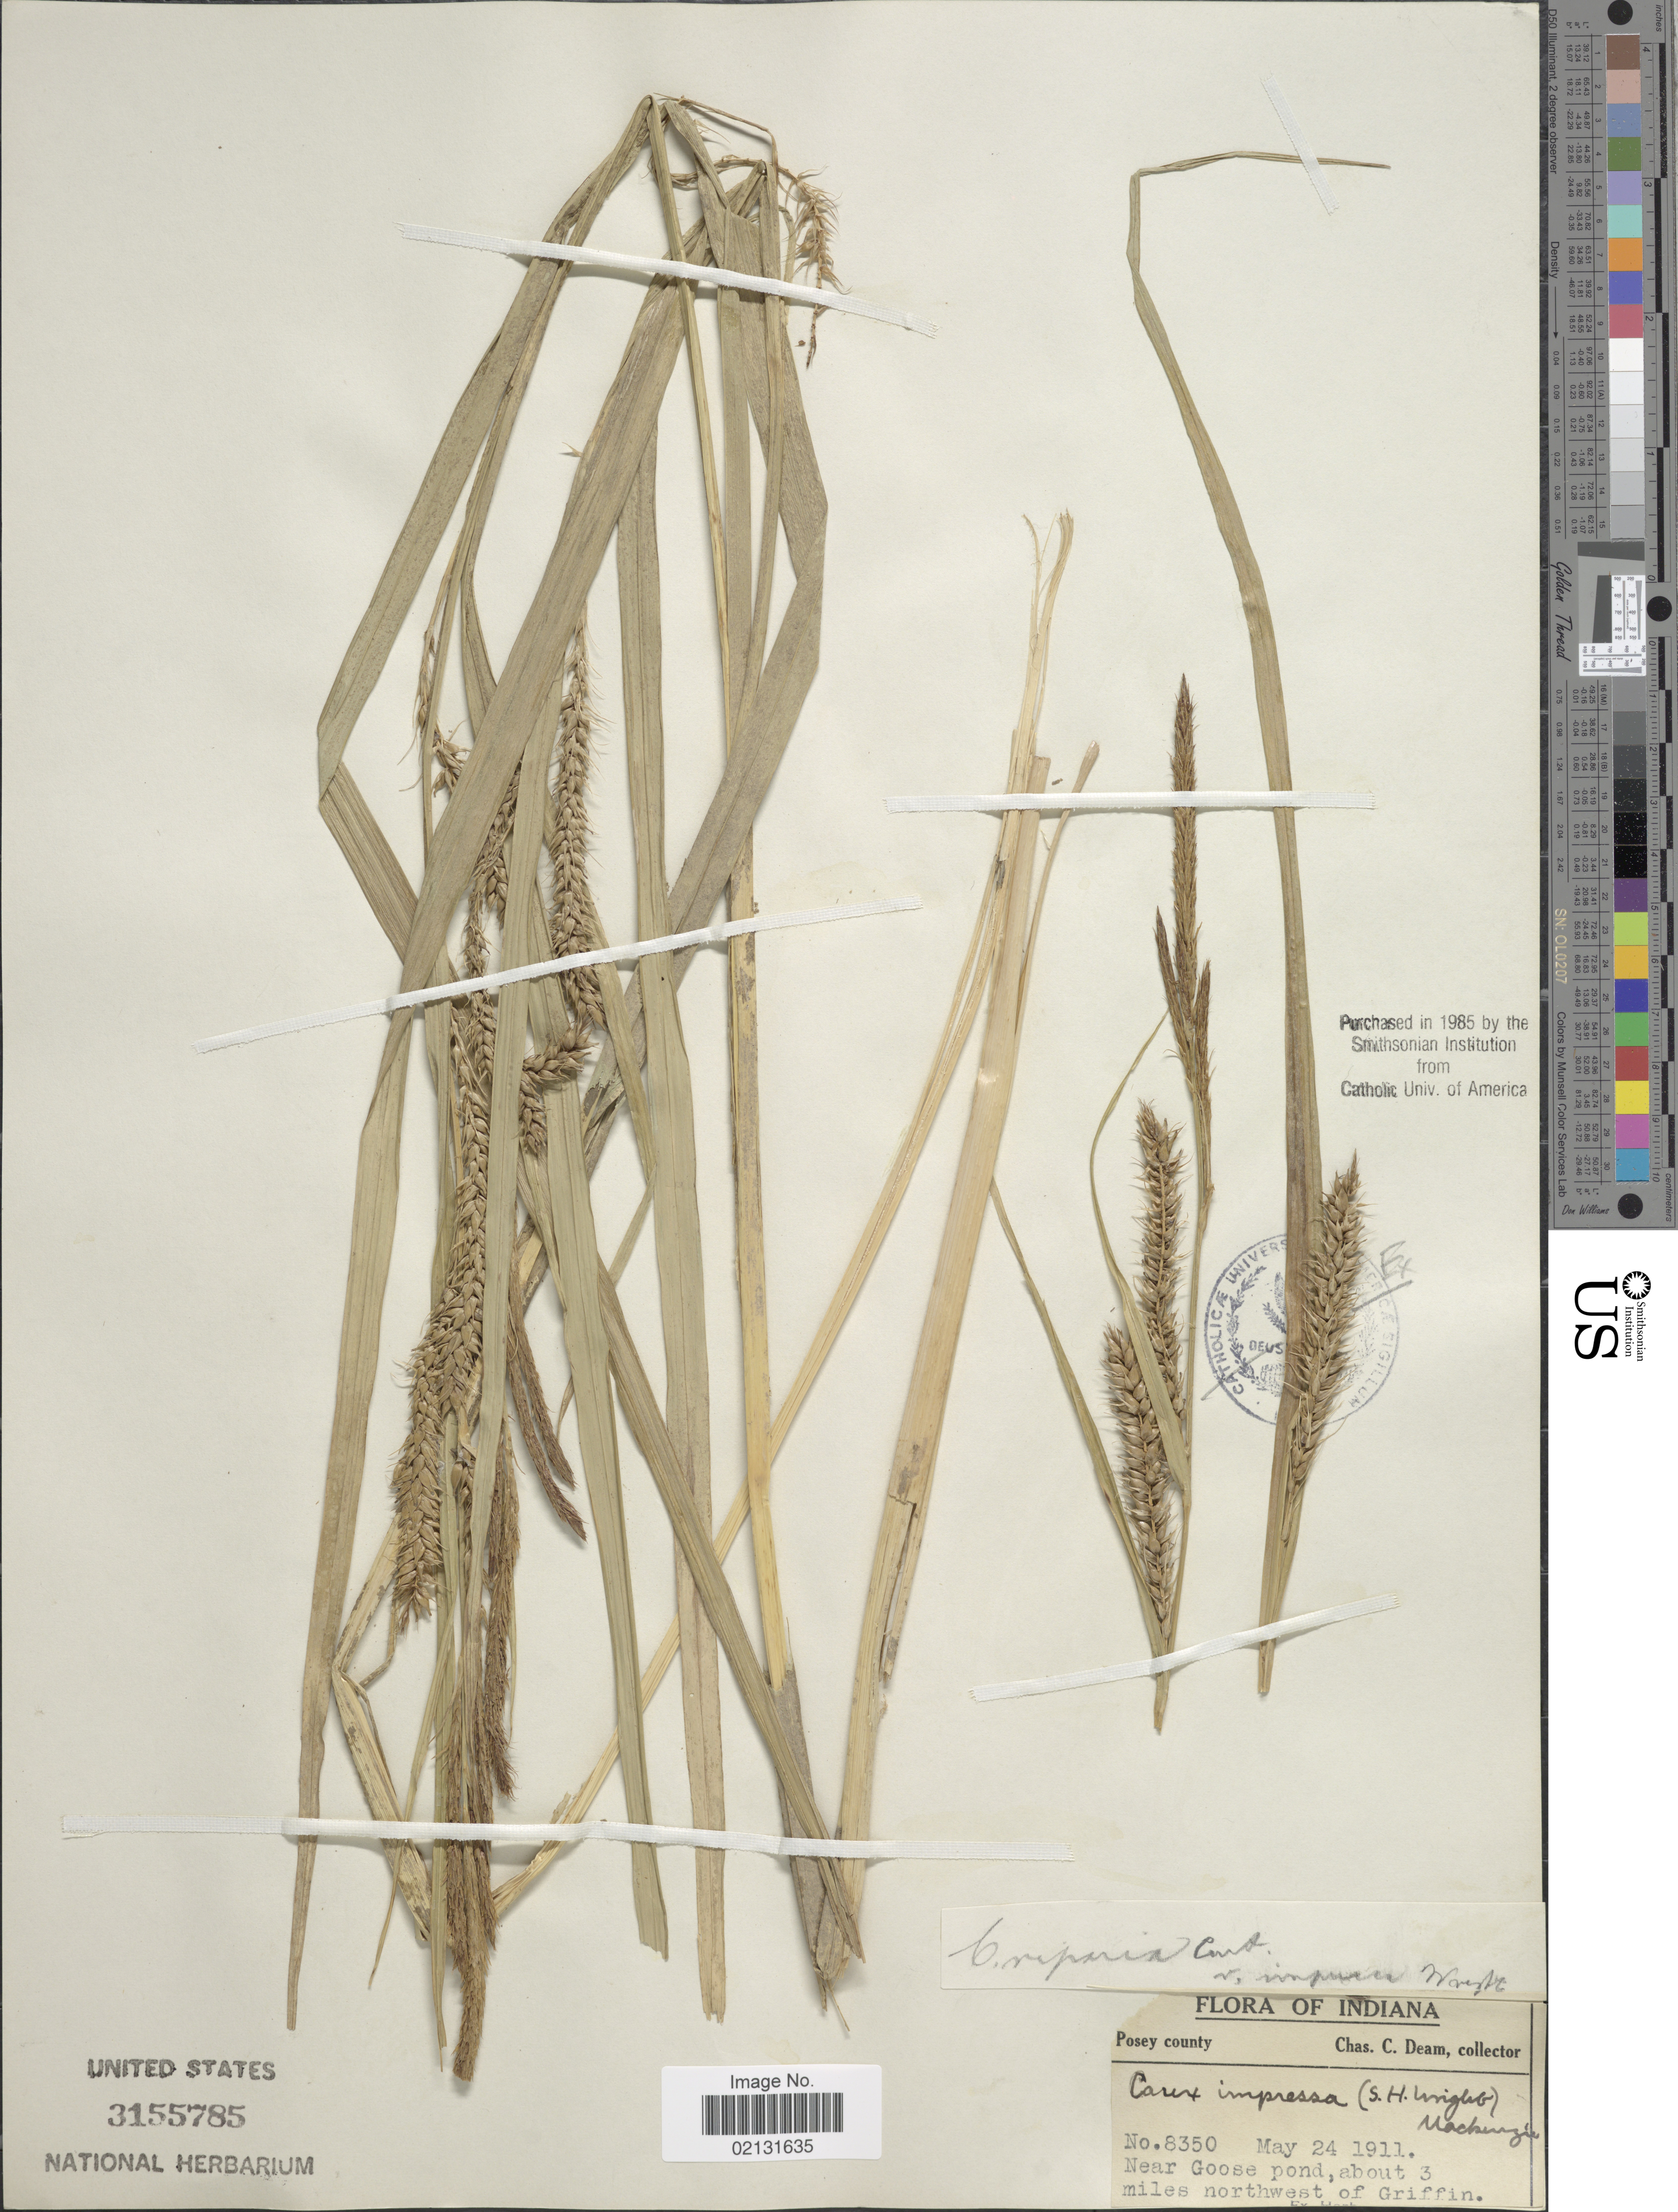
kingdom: Plantae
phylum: Tracheophyta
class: Liliopsida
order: Poales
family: Cyperaceae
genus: Carex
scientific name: Carex riparia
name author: Curtis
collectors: C. C. Deam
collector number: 8350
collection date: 1911-05-24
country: United States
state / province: Indiana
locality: Posey County, near Goose Pond, about 3 miles northwest of Griffin.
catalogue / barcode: US 3155785